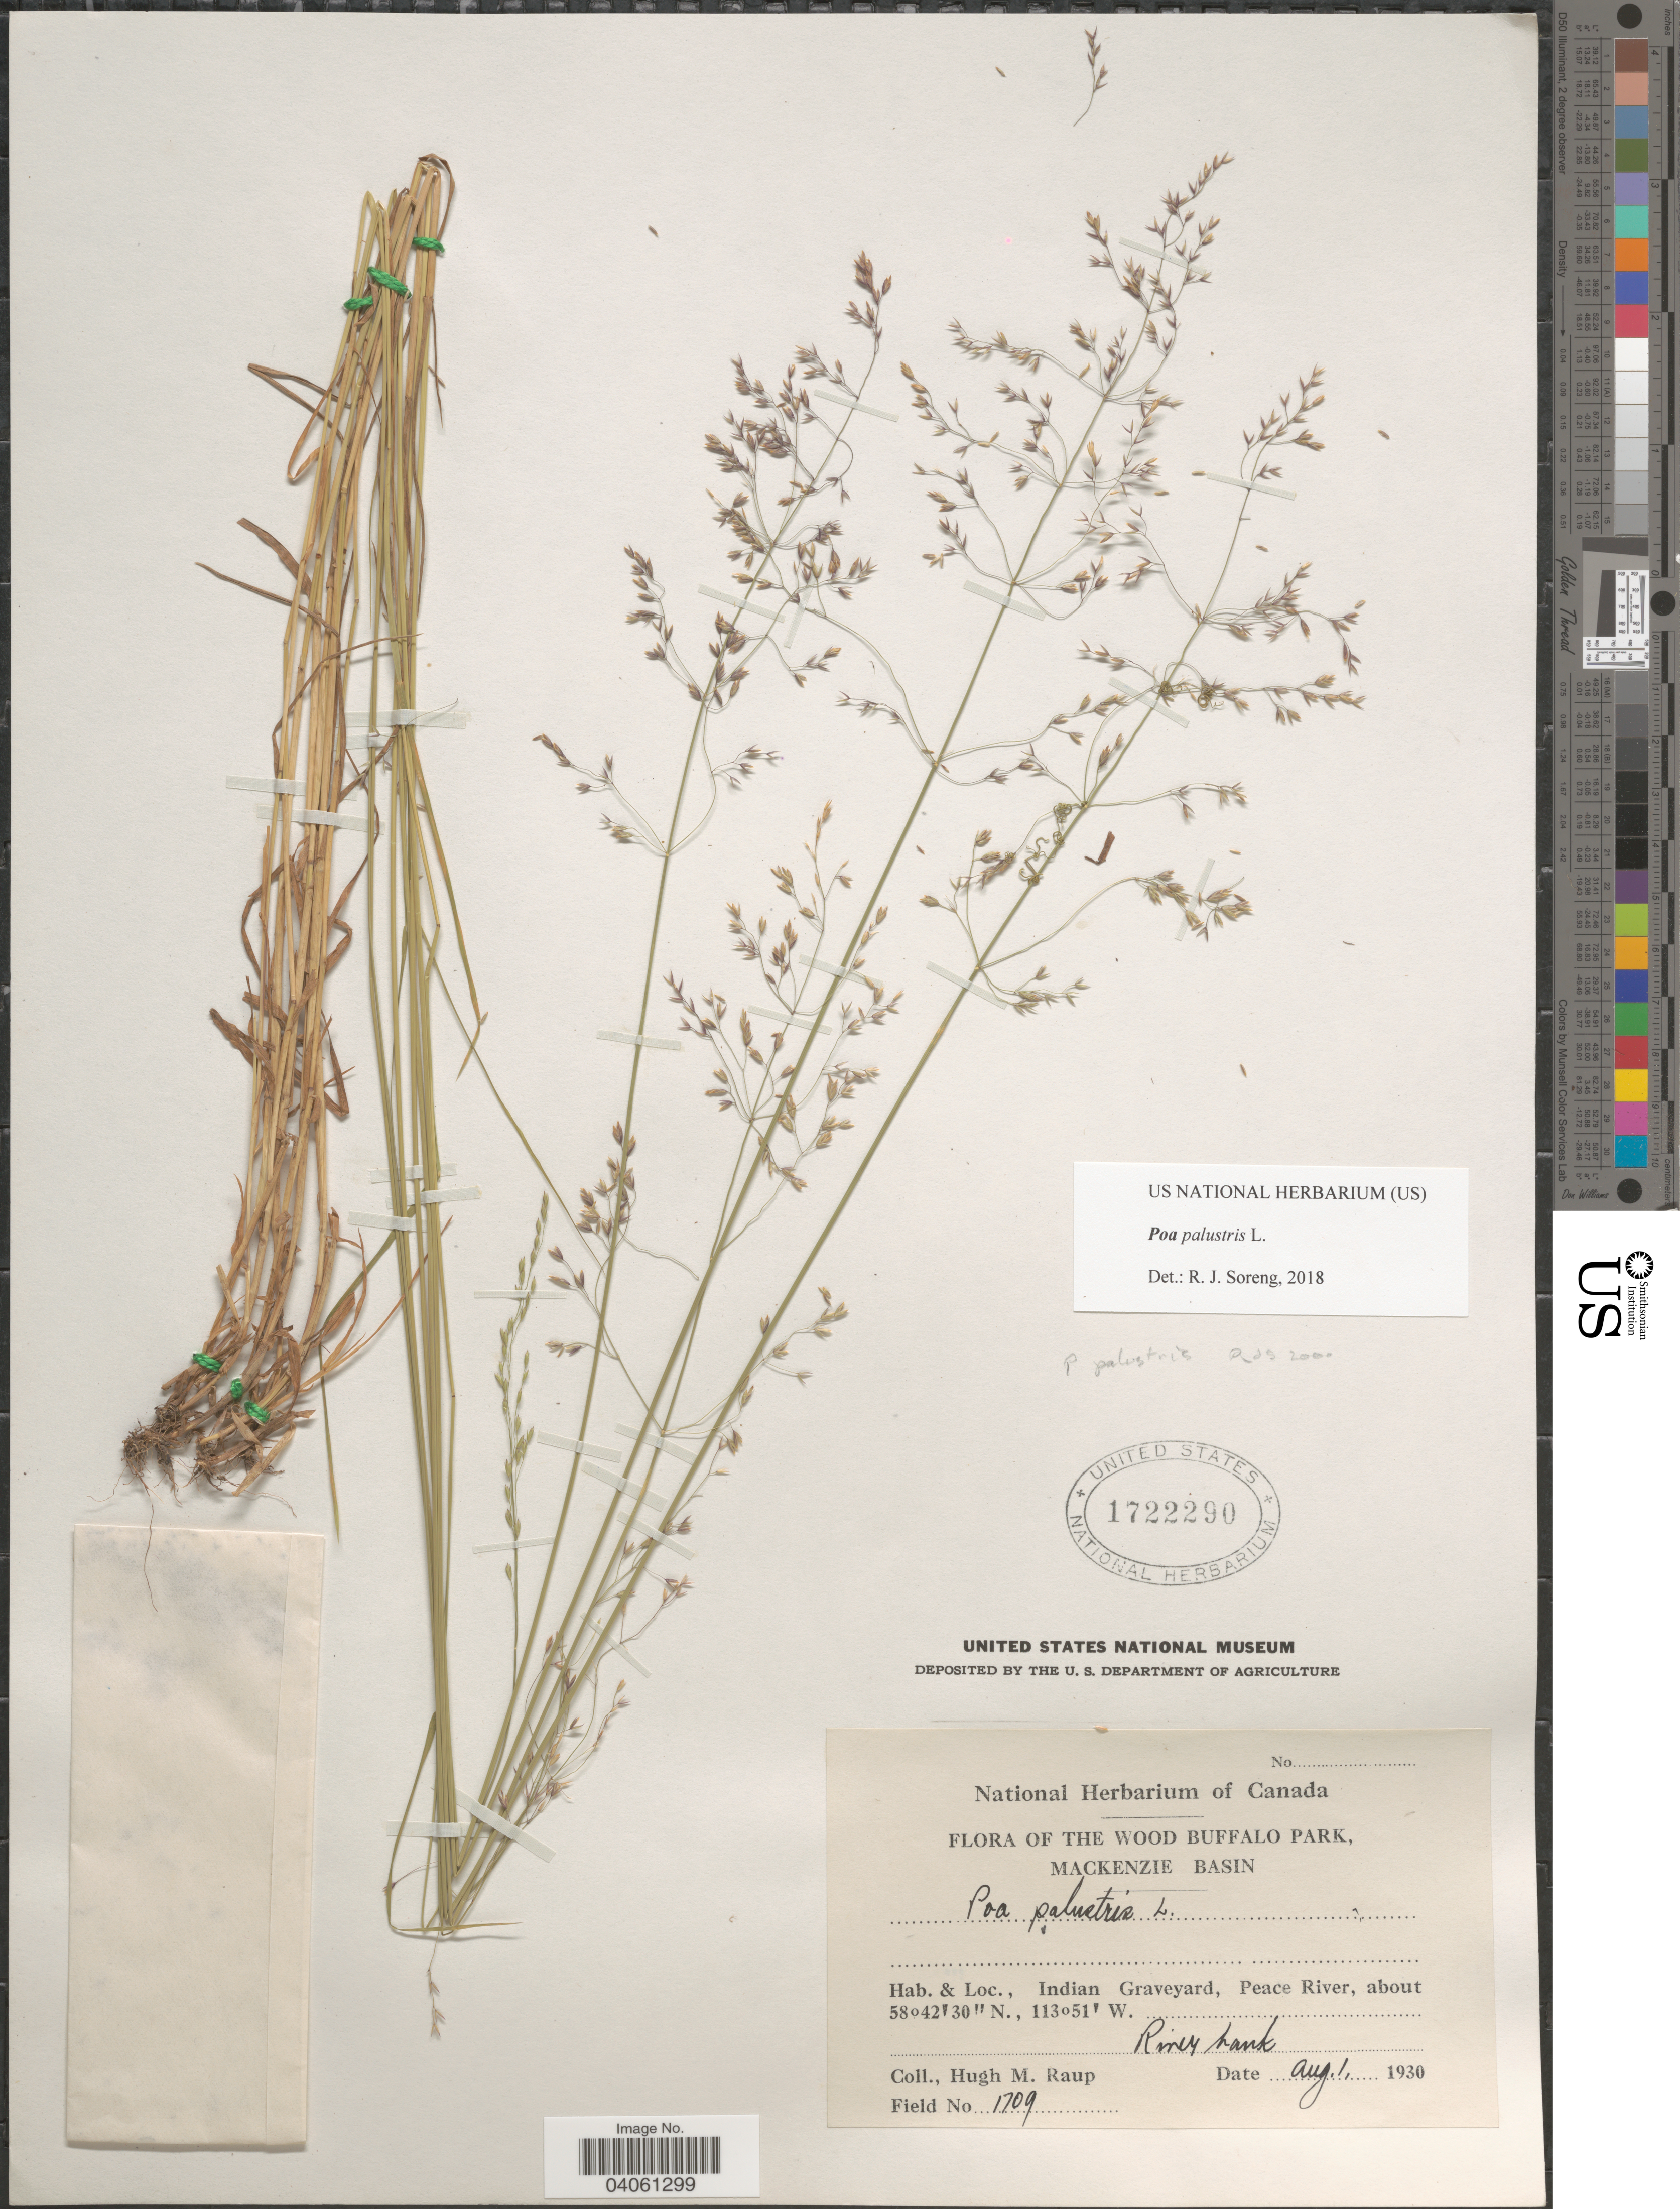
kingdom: Plantae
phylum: Tracheophyta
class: Liliopsida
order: Poales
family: Poaceae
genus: Poa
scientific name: Poa palustris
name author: L.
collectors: H. Raup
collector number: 1709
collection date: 1930-08-01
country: Canada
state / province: Alberta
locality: The Wood Buffalo Park, Mackenzie Basin. Indian Graveyard, Peace River, River bank.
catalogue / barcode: US 1722290